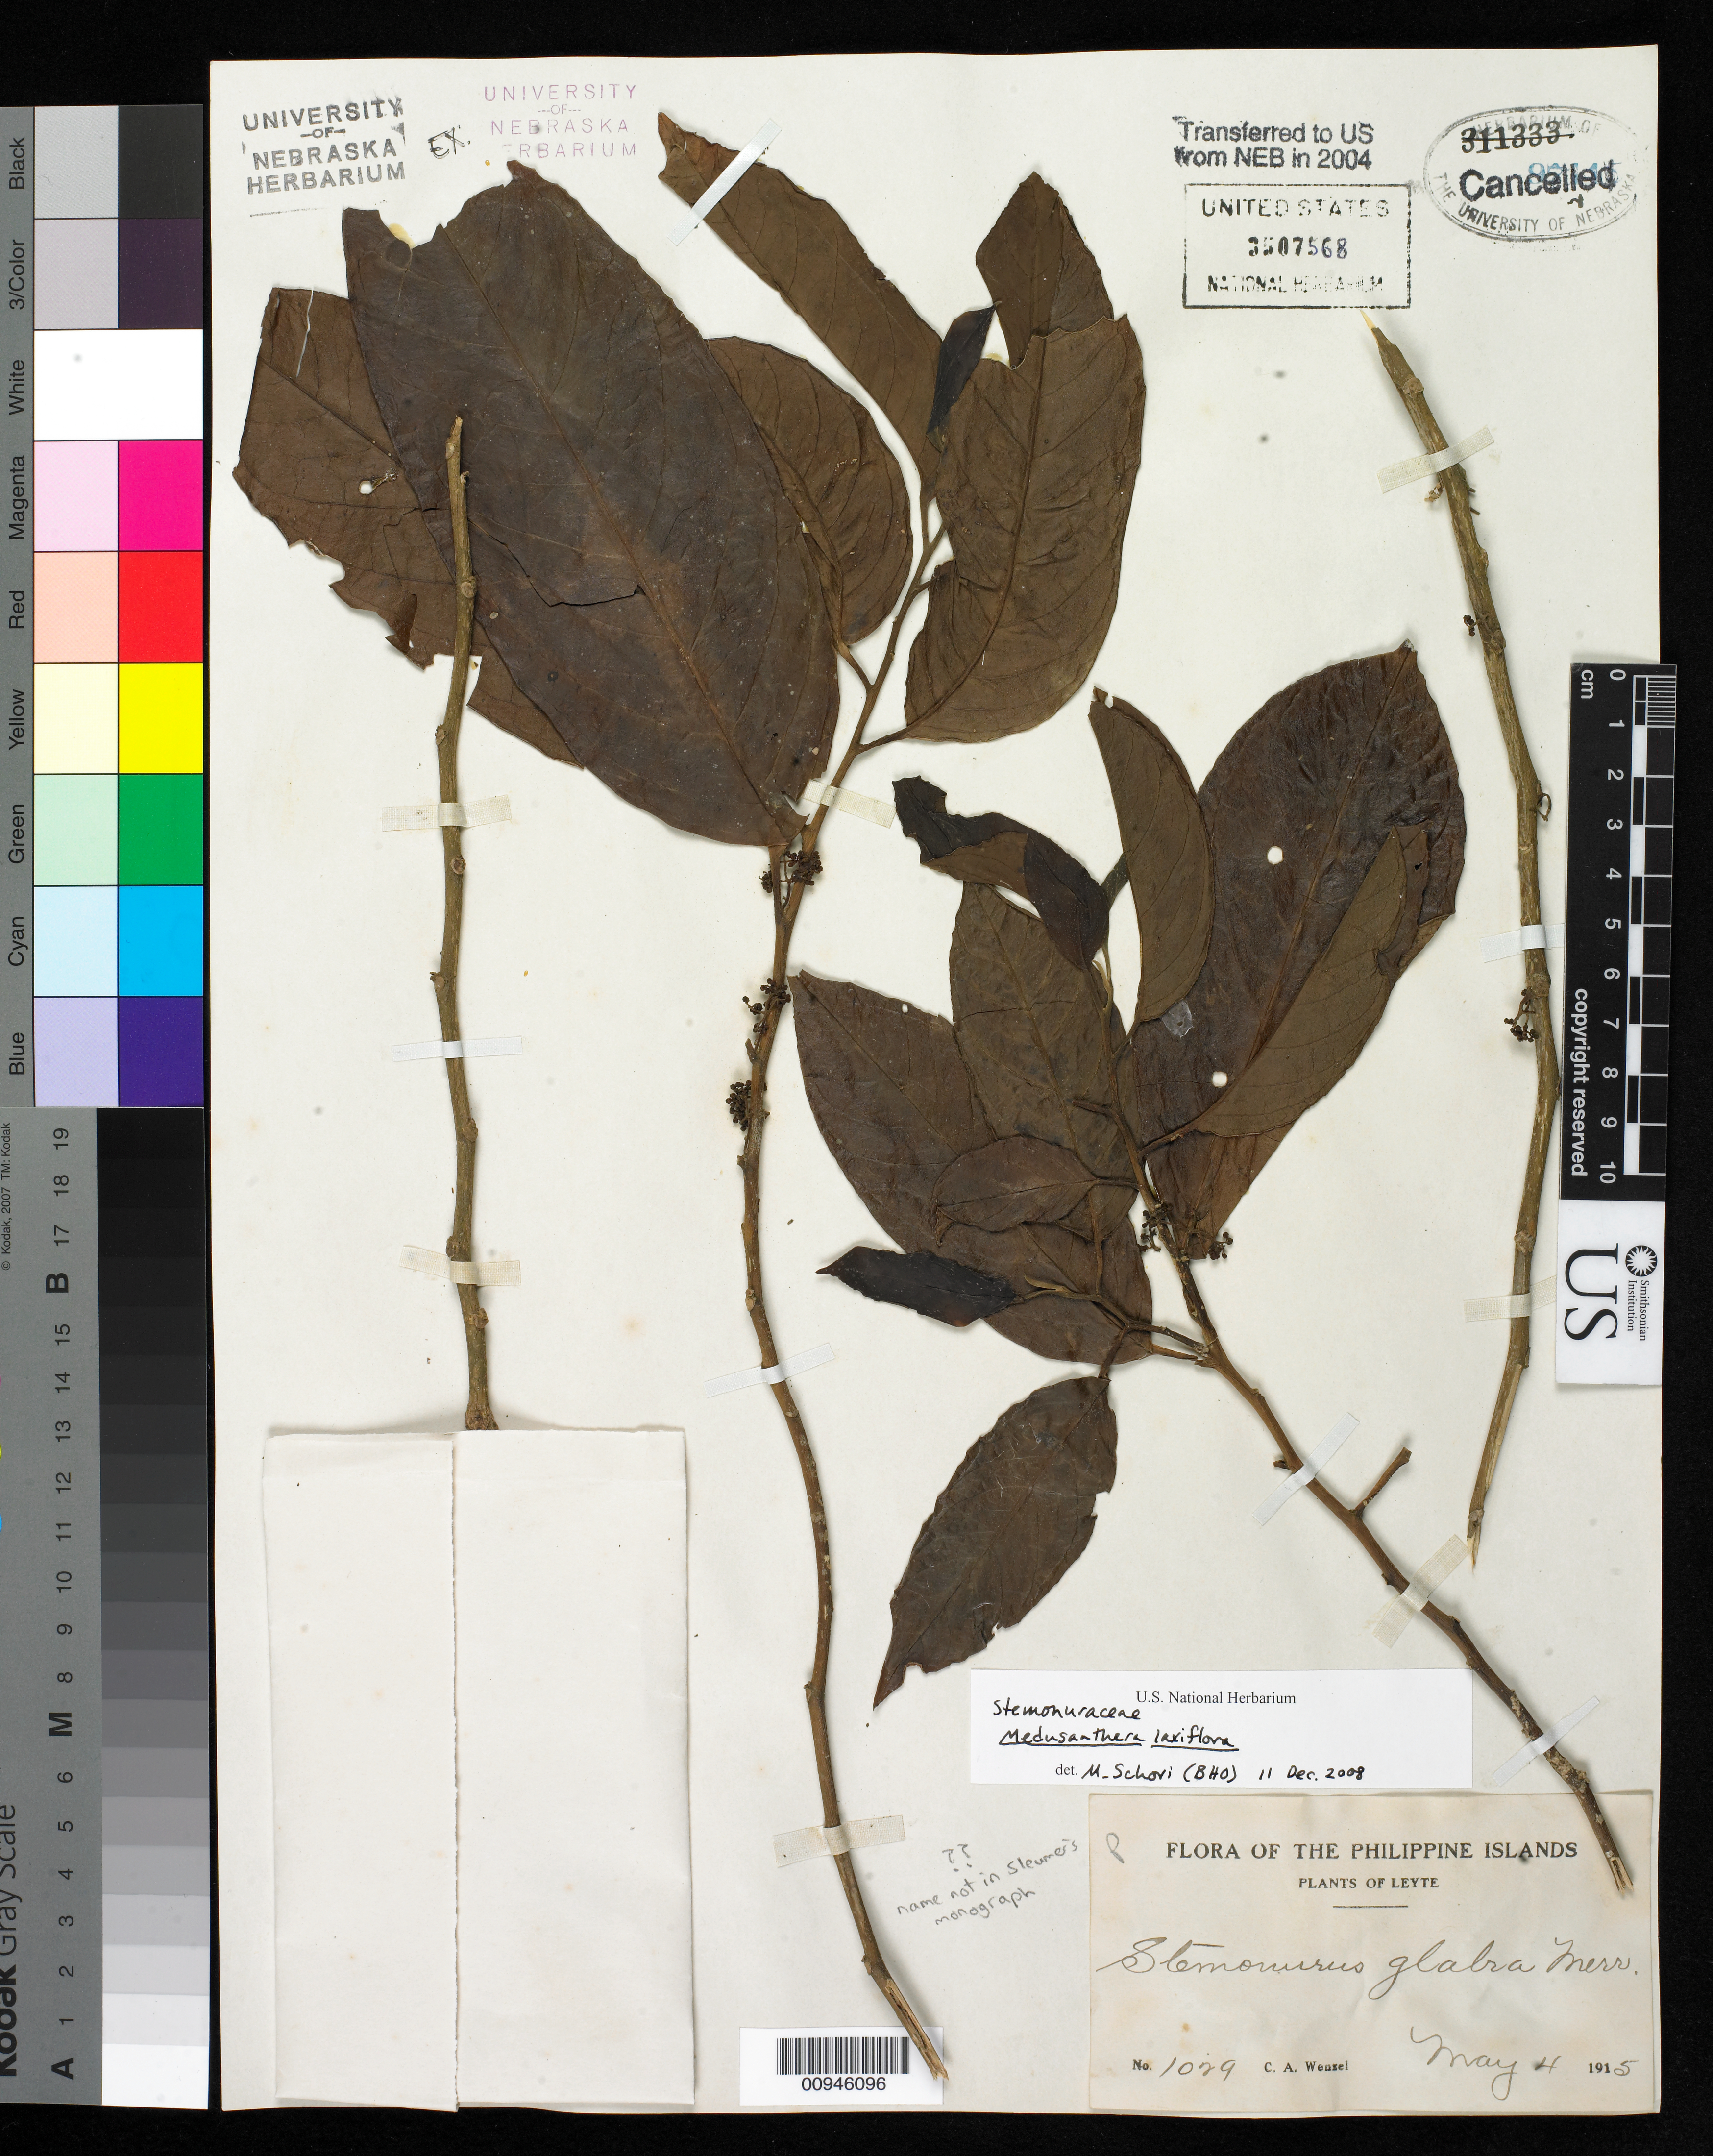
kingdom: Plantae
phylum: Tracheophyta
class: Magnoliopsida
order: Cardiopteridales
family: Stemonuraceae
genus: Medusanthera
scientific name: Medusanthera laxiflora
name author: (Miers) R.A. Howard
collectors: C. Wenzel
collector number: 1029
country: Philippines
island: Leyte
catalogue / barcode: US 3507568